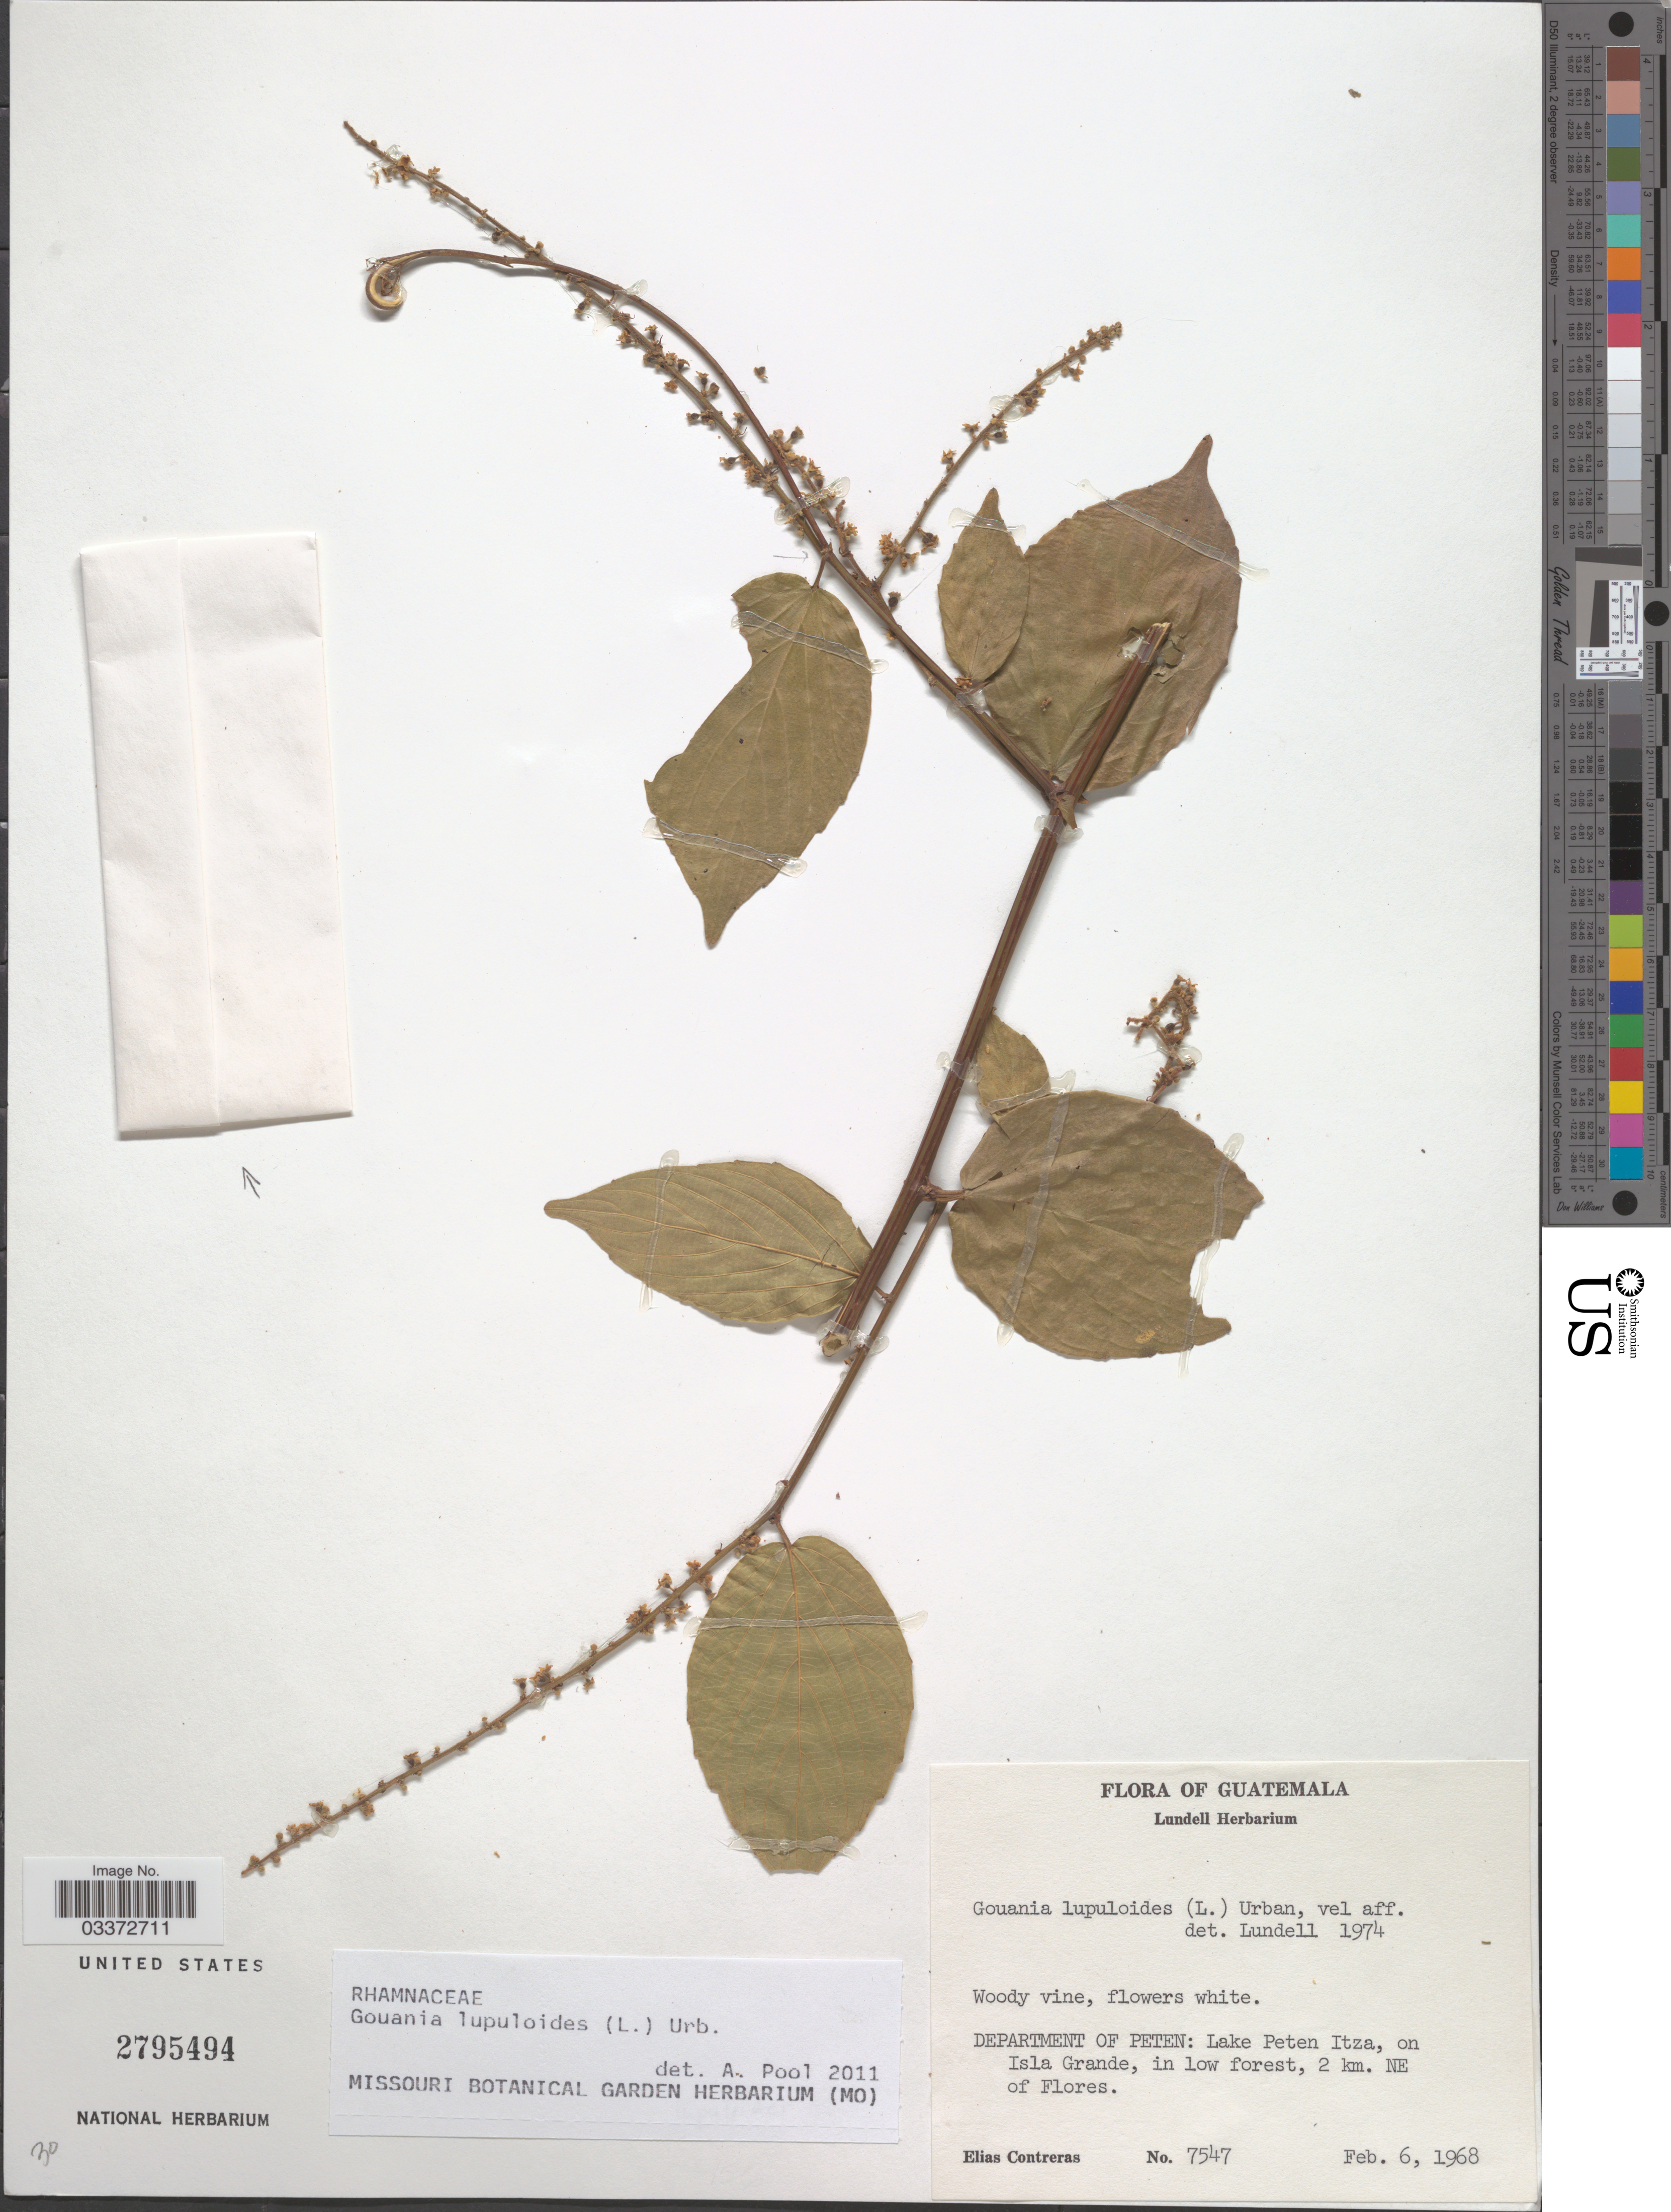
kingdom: Plantae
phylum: Tracheophyta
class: Magnoliopsida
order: Rosales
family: Rhamnaceae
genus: Gouania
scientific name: Gouania lupuloides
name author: (L.) Urb.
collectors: E. Contreras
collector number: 7547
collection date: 1968-02-06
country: Guatemala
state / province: El Petén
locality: Department of Peten: Lake Peten Itza, on Isla Grande, in low forest, 2 km. NE of Flores.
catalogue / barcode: US 2795494